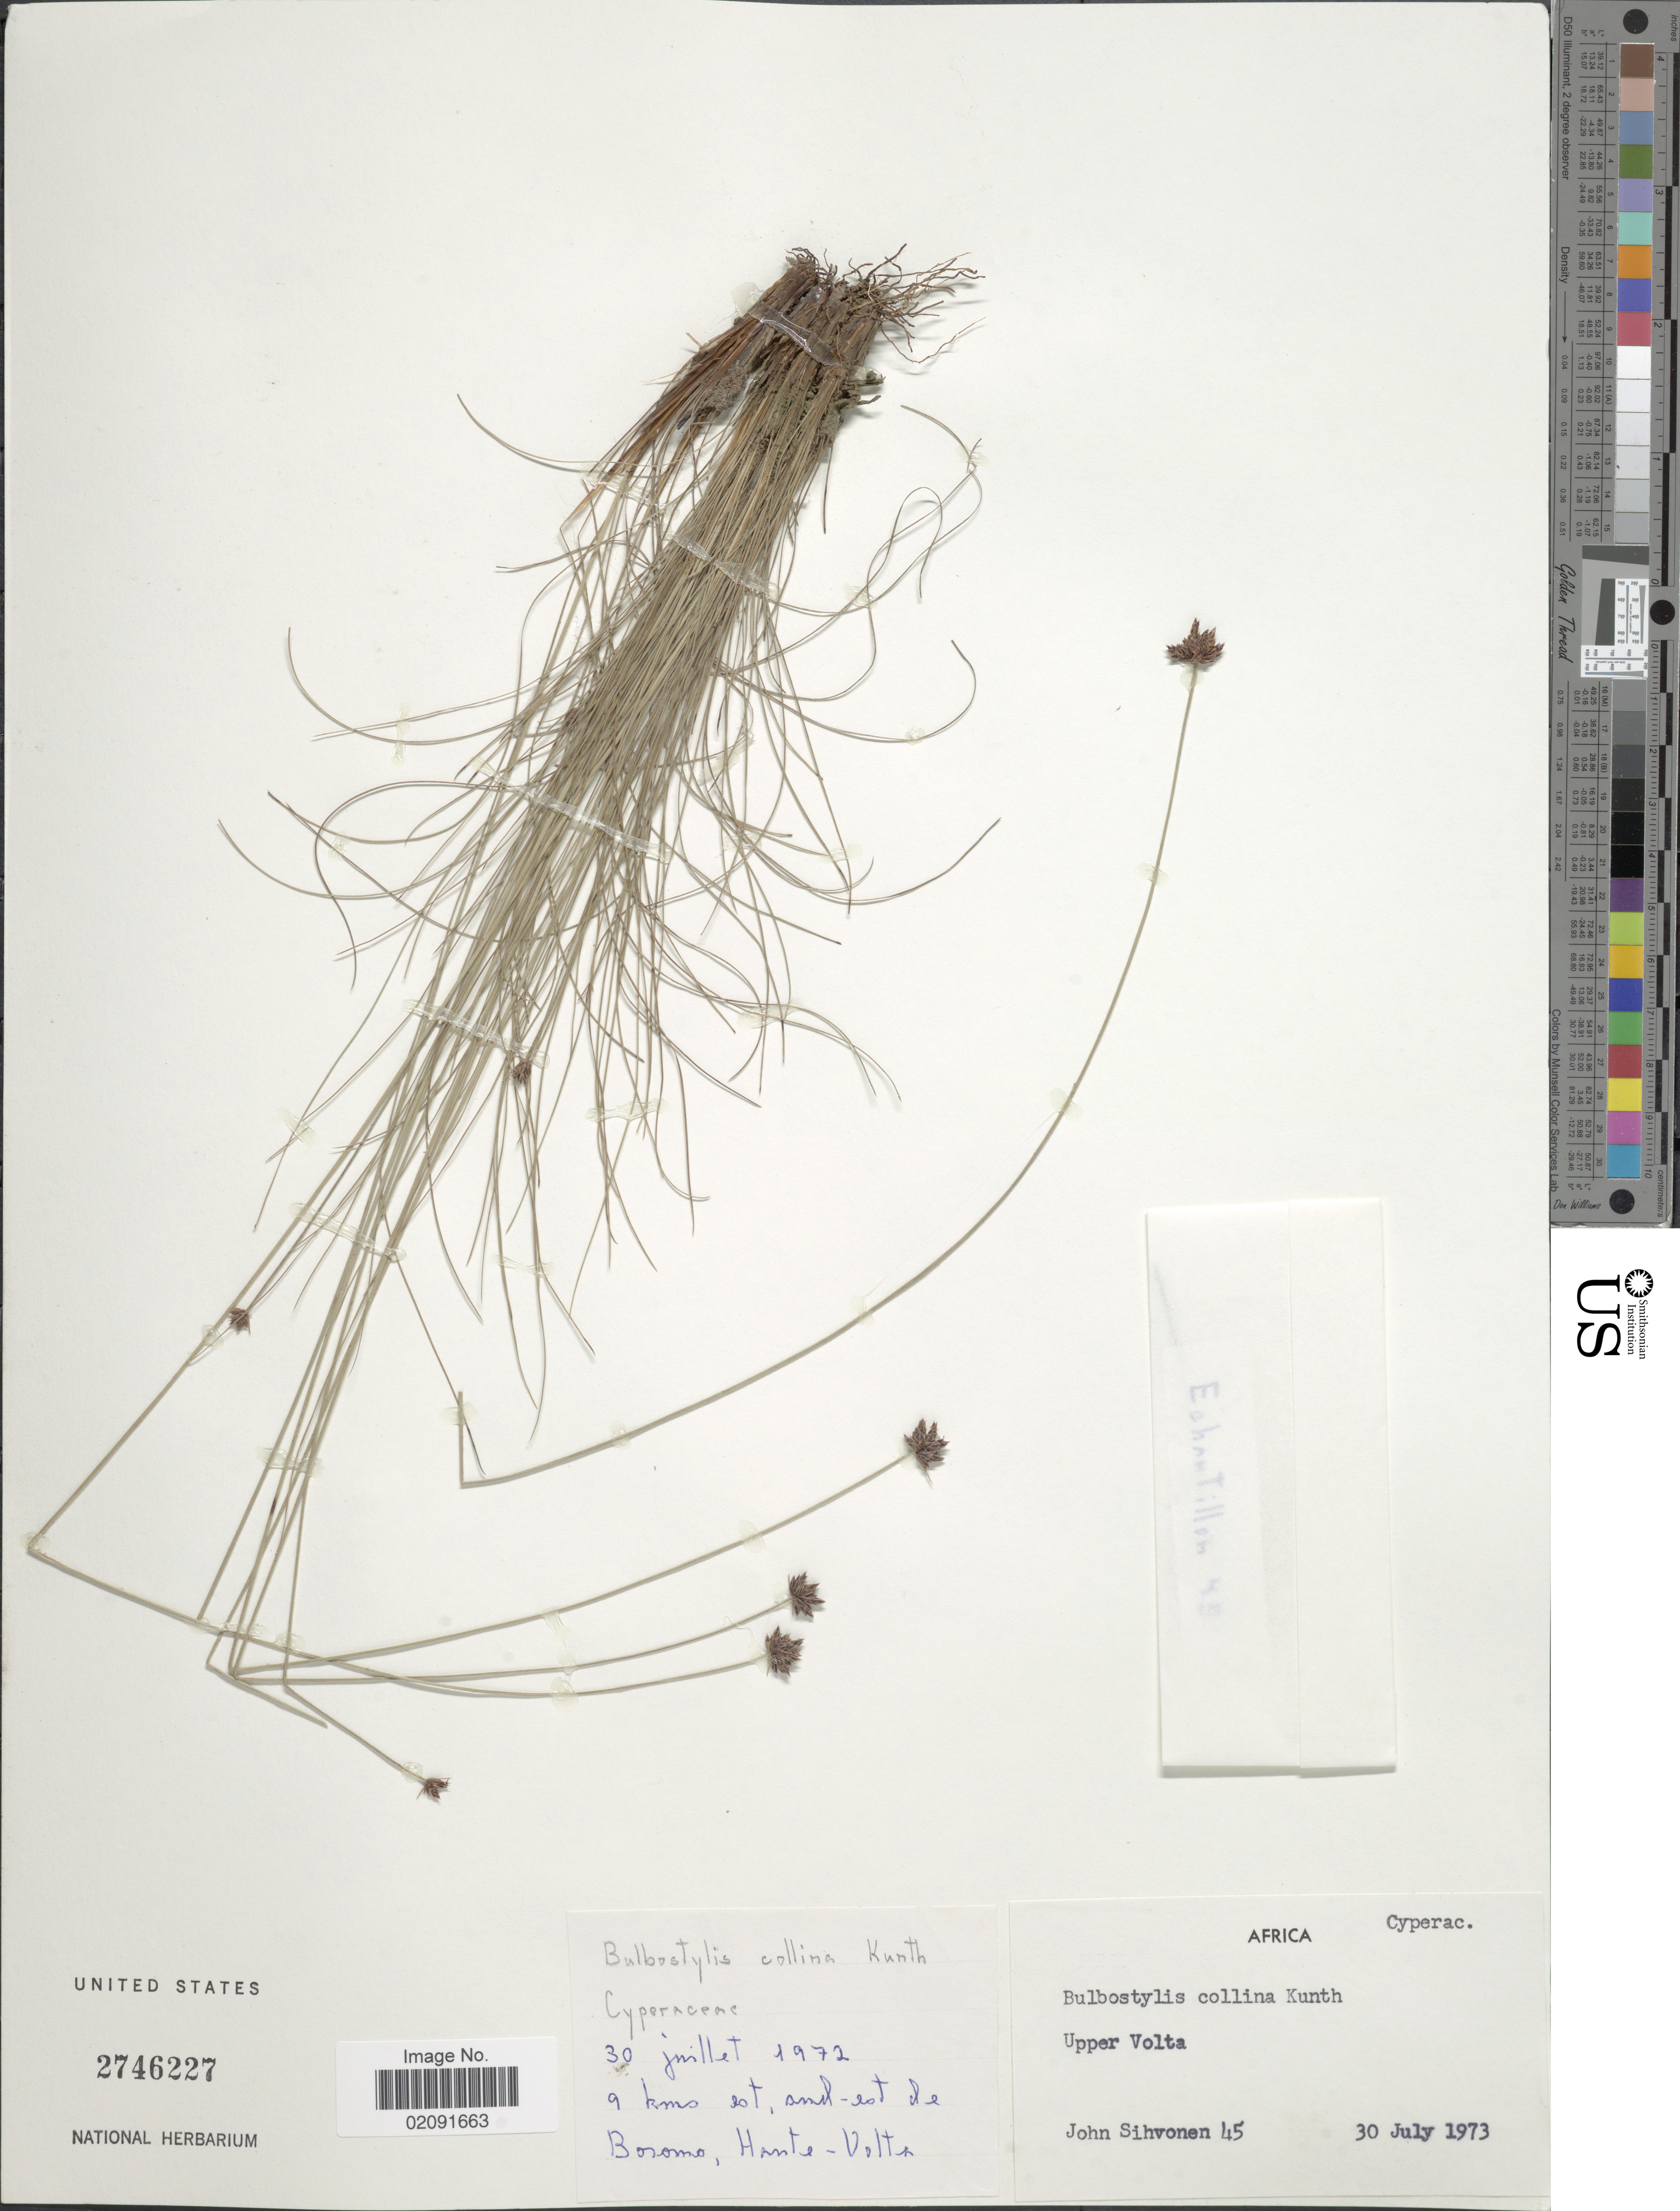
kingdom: Plantae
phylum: Tracheophyta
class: Liliopsida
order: Poales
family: Cyperaceae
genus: Bulbostylis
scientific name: Bulbostylis filamentosa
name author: (Vahl) C.B. Clarke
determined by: Strong, Mark T., (BOT), Smithsonian Institution - National Museum of Natural History (UNITED STATES)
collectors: J. Sihvonen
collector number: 45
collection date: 1973-07-30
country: Burkina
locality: Upper Volta. 9 kms est, sud-est de Boromo, Haute-Volta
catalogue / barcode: US 2746227